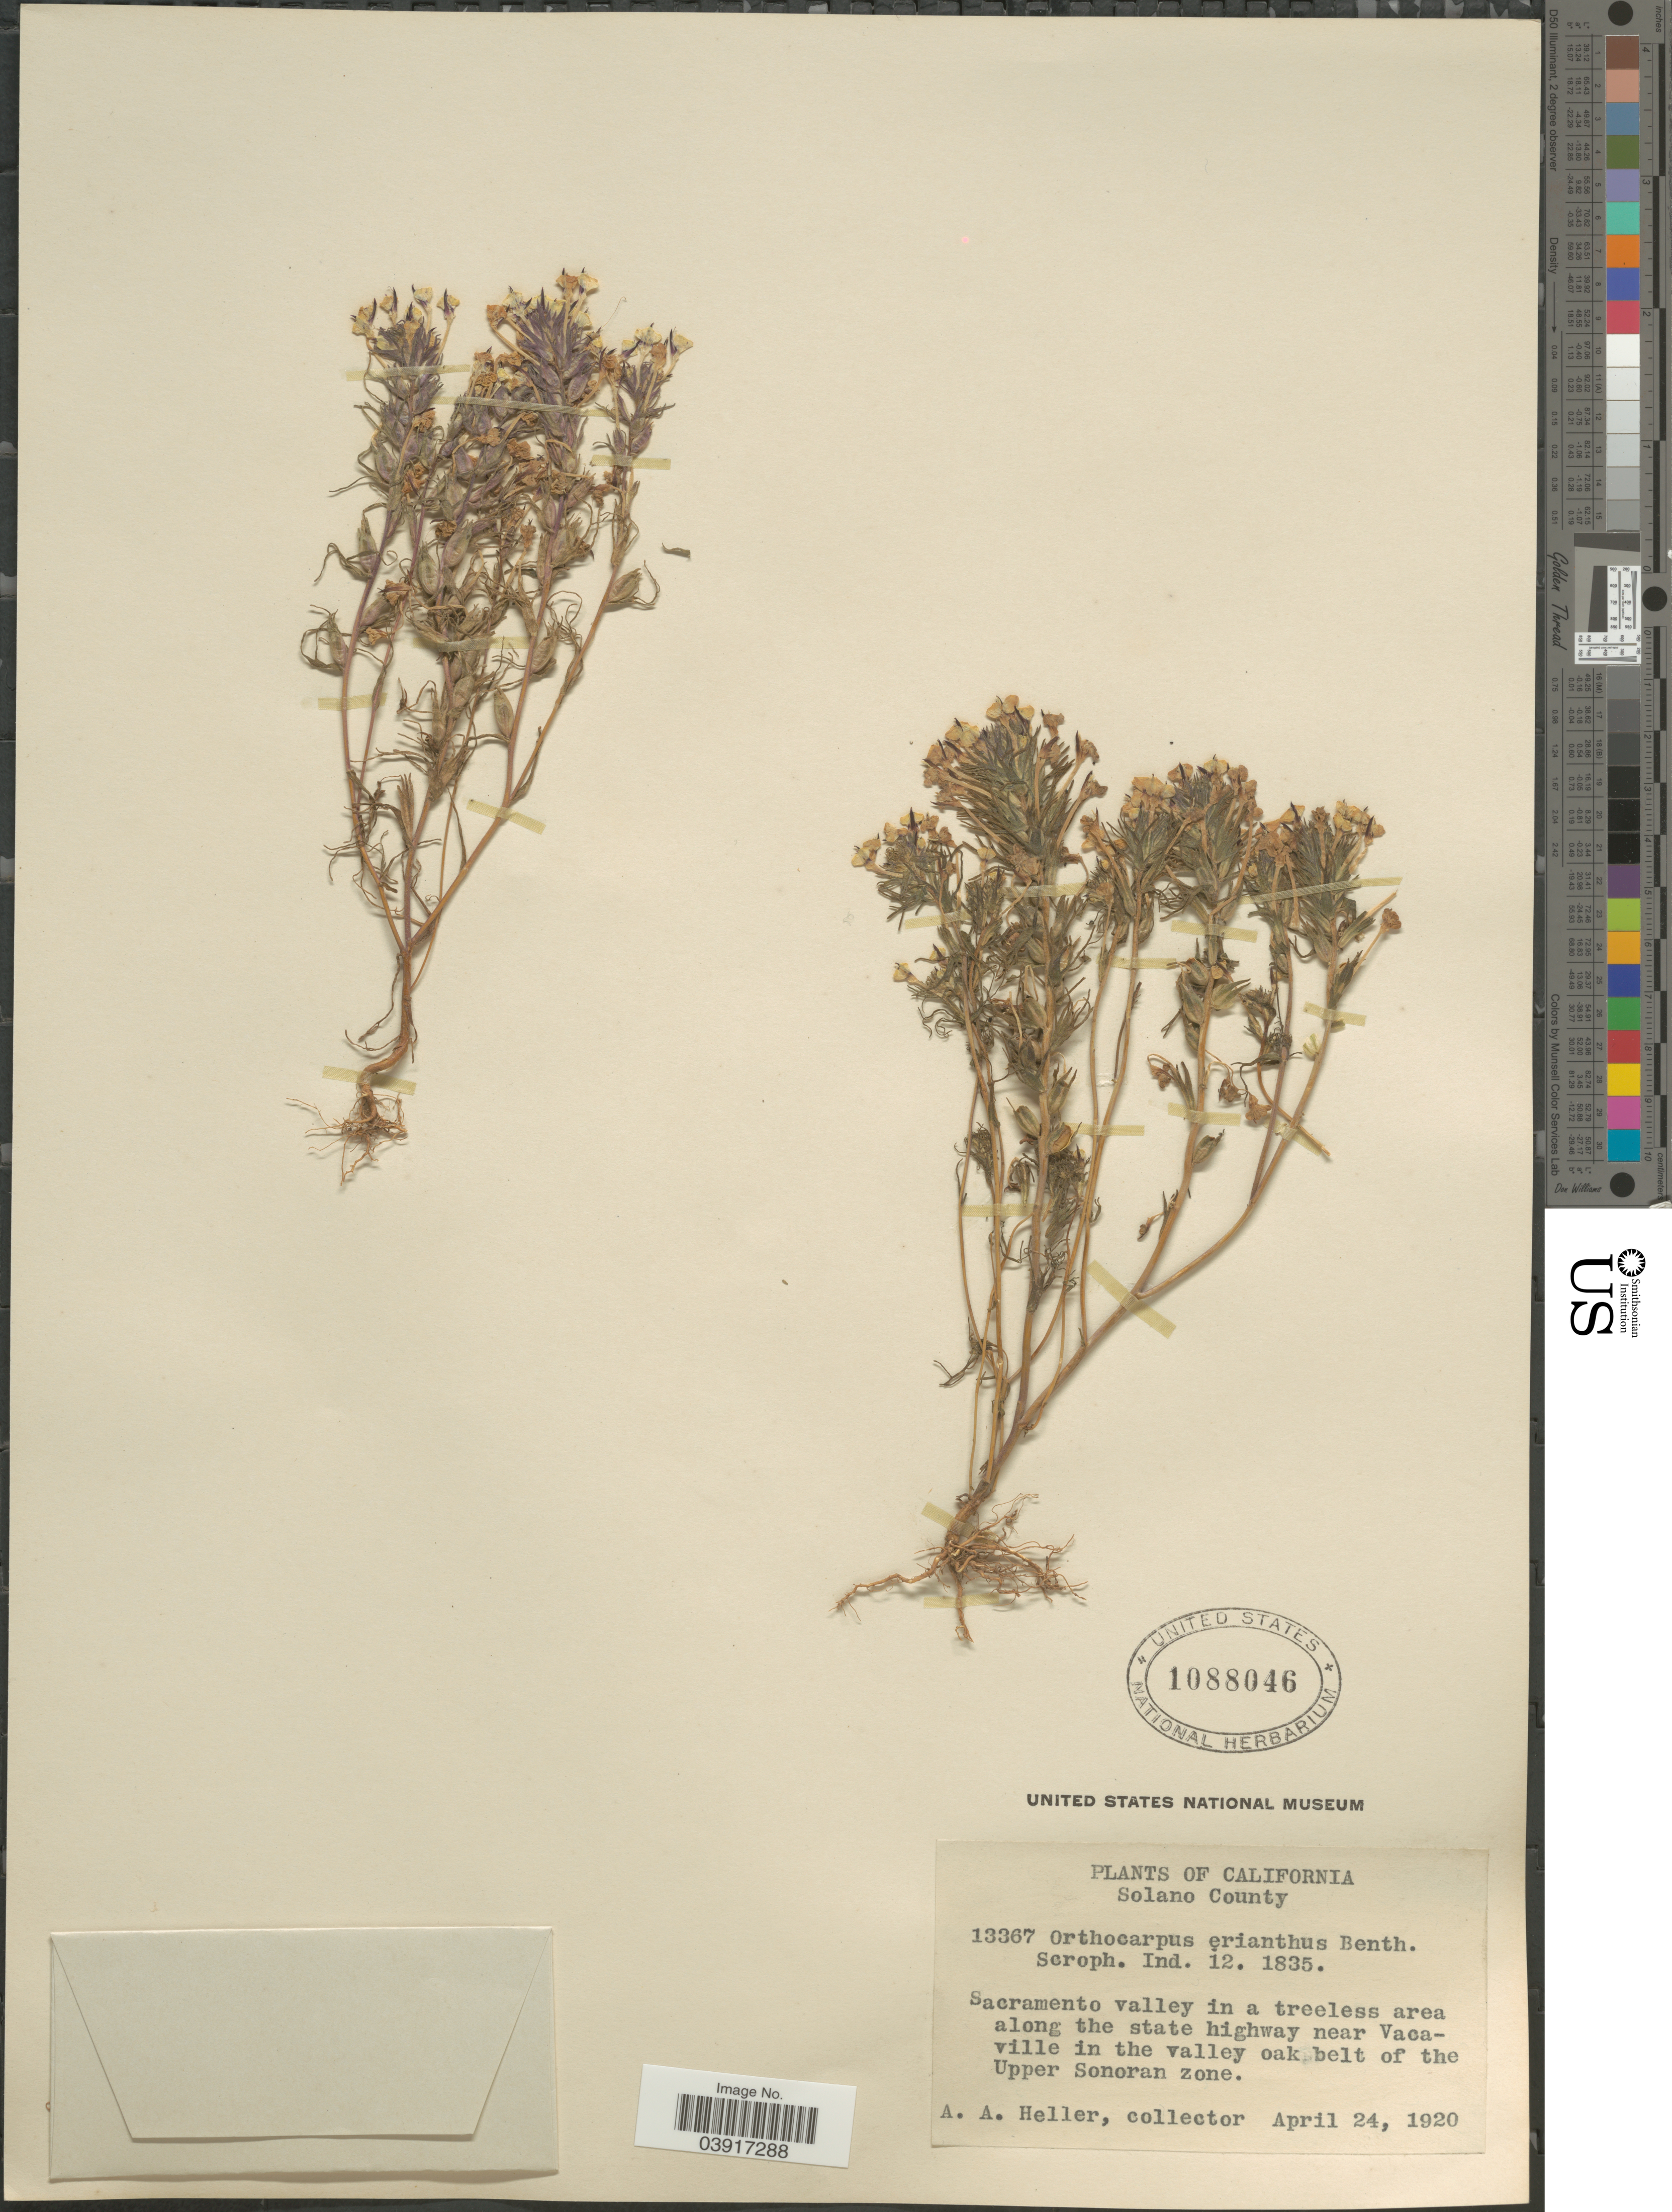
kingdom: Plantae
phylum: Tracheophyta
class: Magnoliopsida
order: Lamiales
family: Orobanchaceae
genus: Orthocarpus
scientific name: Orthocarpus erianthus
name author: Benth.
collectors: A. A. Heller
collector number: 13367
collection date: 1920-04-24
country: United States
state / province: California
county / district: Solano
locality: Solano County. Sacramento valley in a treeless area along the state highway near Vacaville in the valley oak belt of the Upper Sonoran Zone.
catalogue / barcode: US 1088046